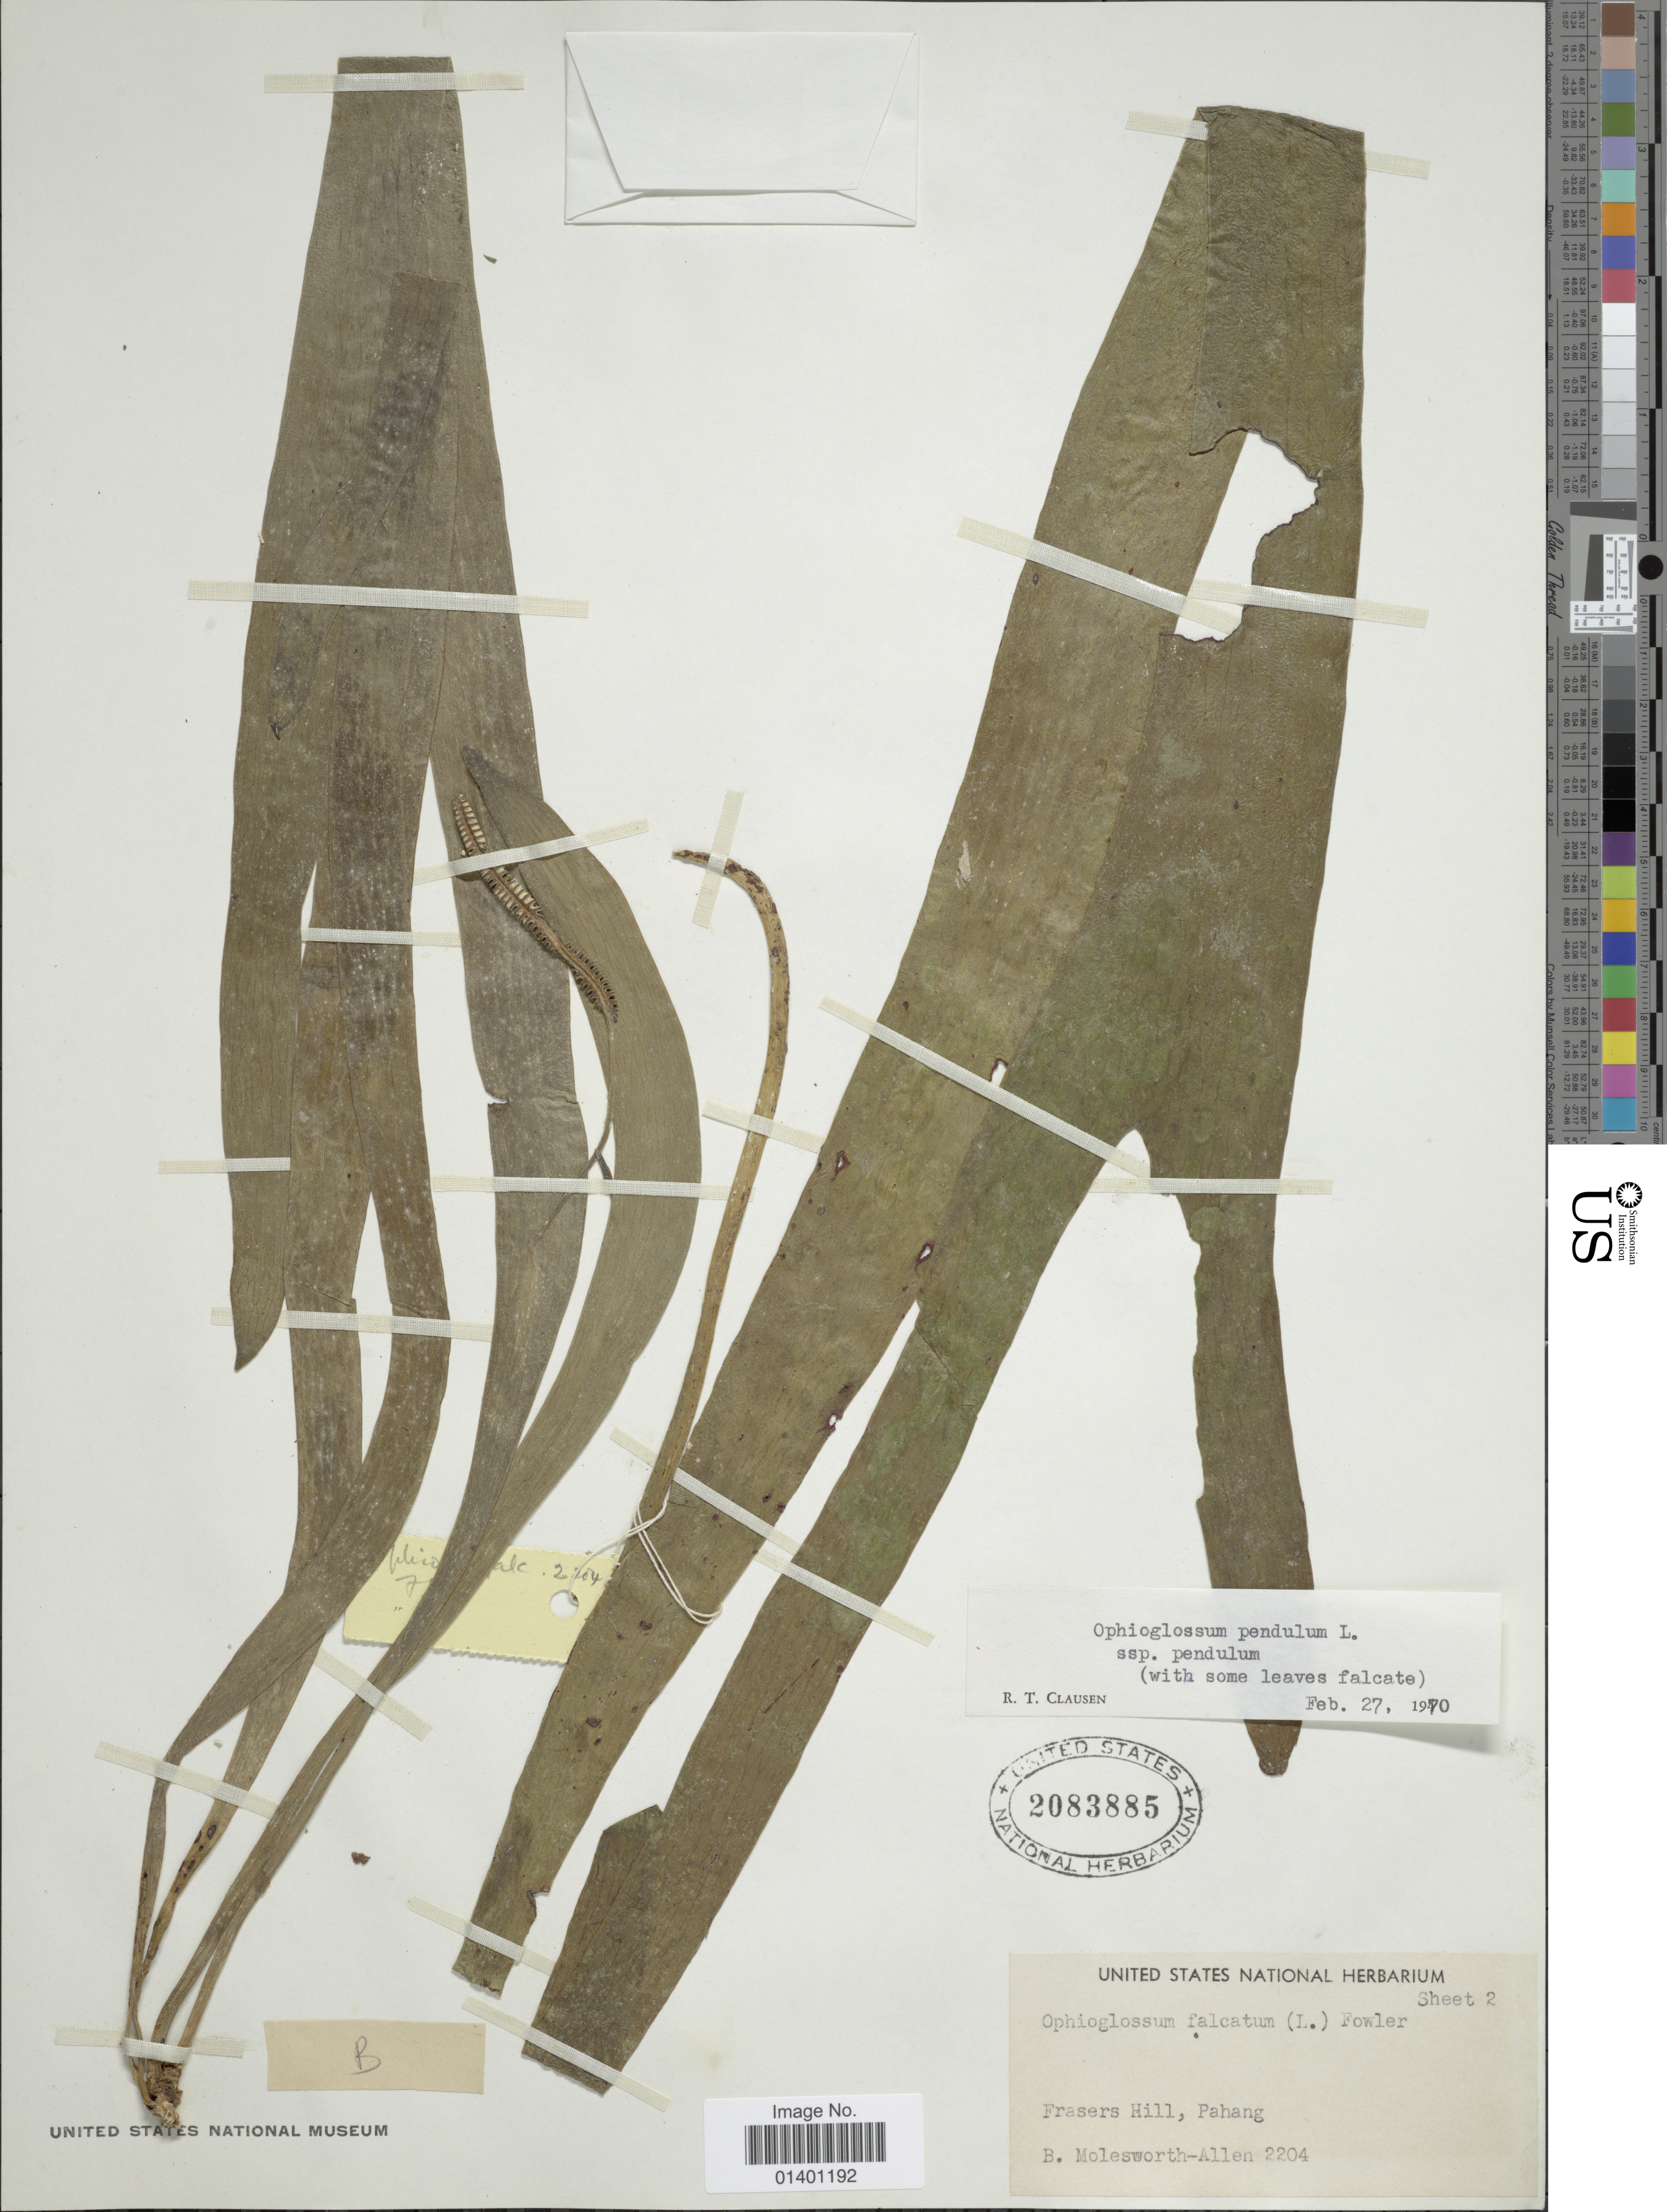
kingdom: Plantae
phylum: Tracheophyta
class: Polypodiopsida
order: Ophioglossales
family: Ophioglossaceae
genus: Ophioglossum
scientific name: Ophioglossum pendulum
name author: L.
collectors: B. E. G. Molesworth-Allen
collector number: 2204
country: Malaysia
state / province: Pahang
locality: Frasers Hill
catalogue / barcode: US 2083885